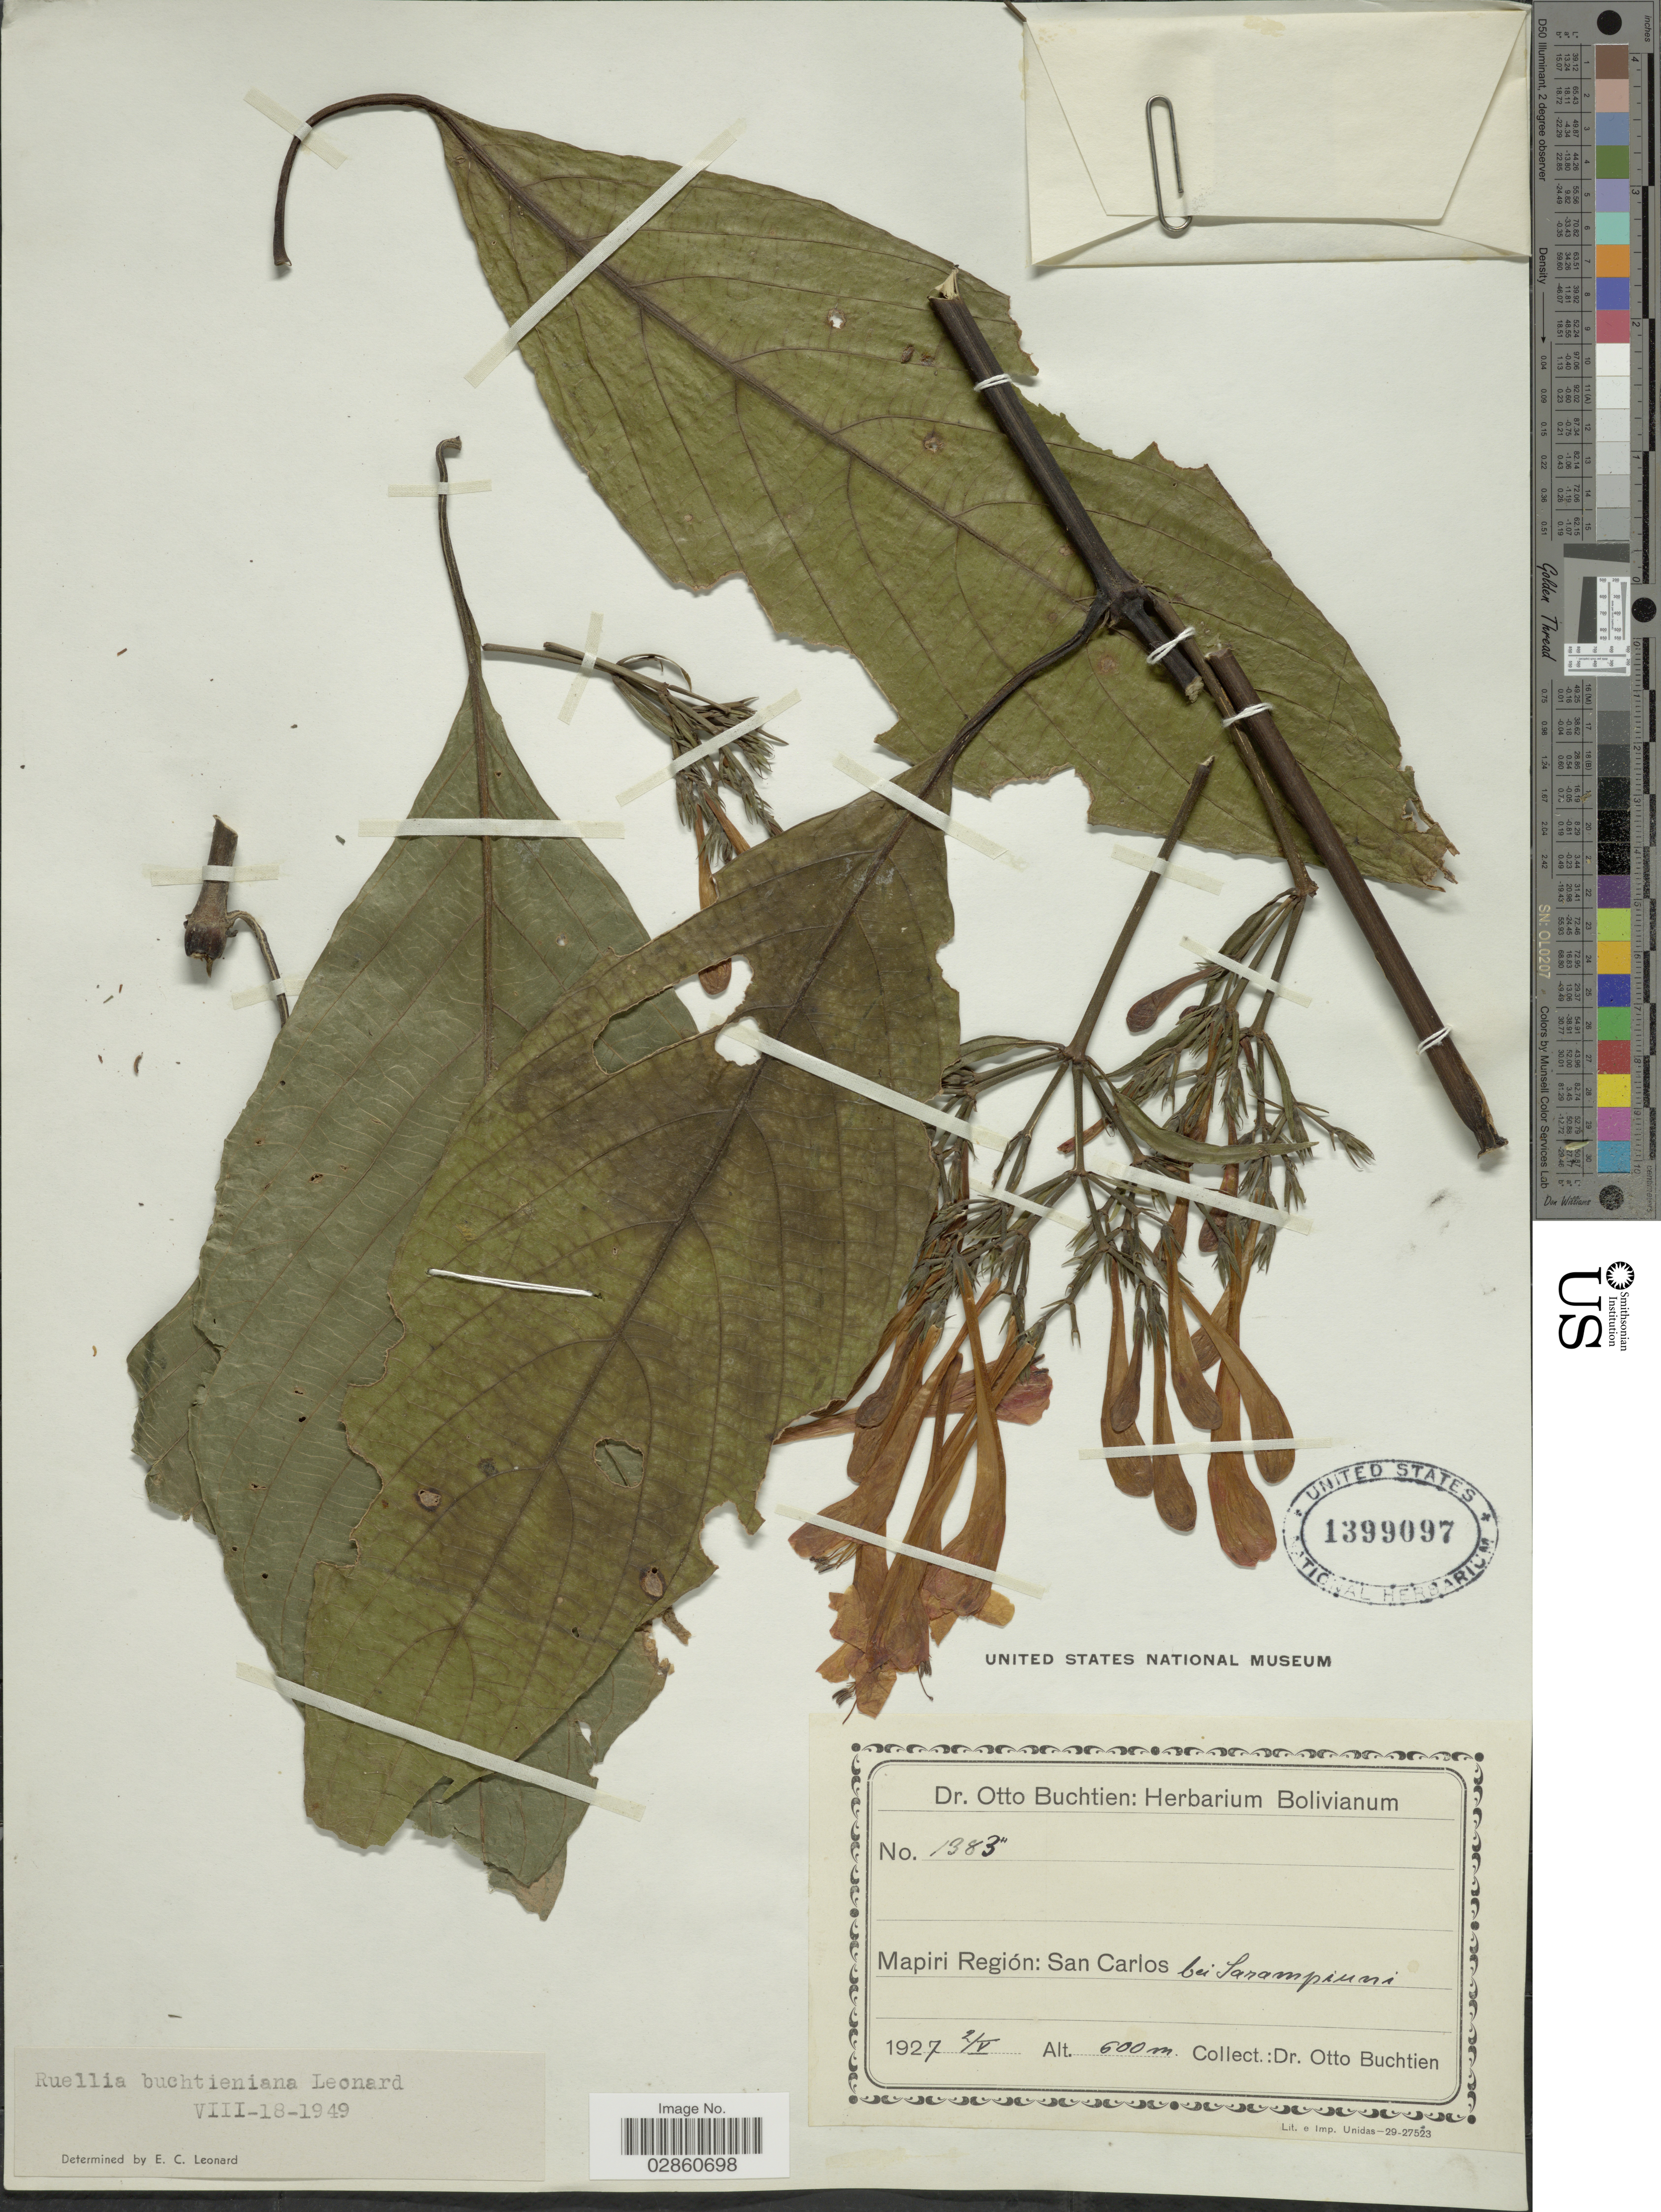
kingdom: Plantae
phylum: Tracheophyta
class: Magnoliopsida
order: Lamiales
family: Acanthaceae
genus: Ruellia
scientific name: Ruellia haenkeana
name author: (Nees) Wassh.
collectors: O. Buchtien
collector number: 1383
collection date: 1927-05-02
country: Bolivia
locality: Mapiri Región: San Carlos bei Sarampiuni.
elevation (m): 600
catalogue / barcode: US 1399097